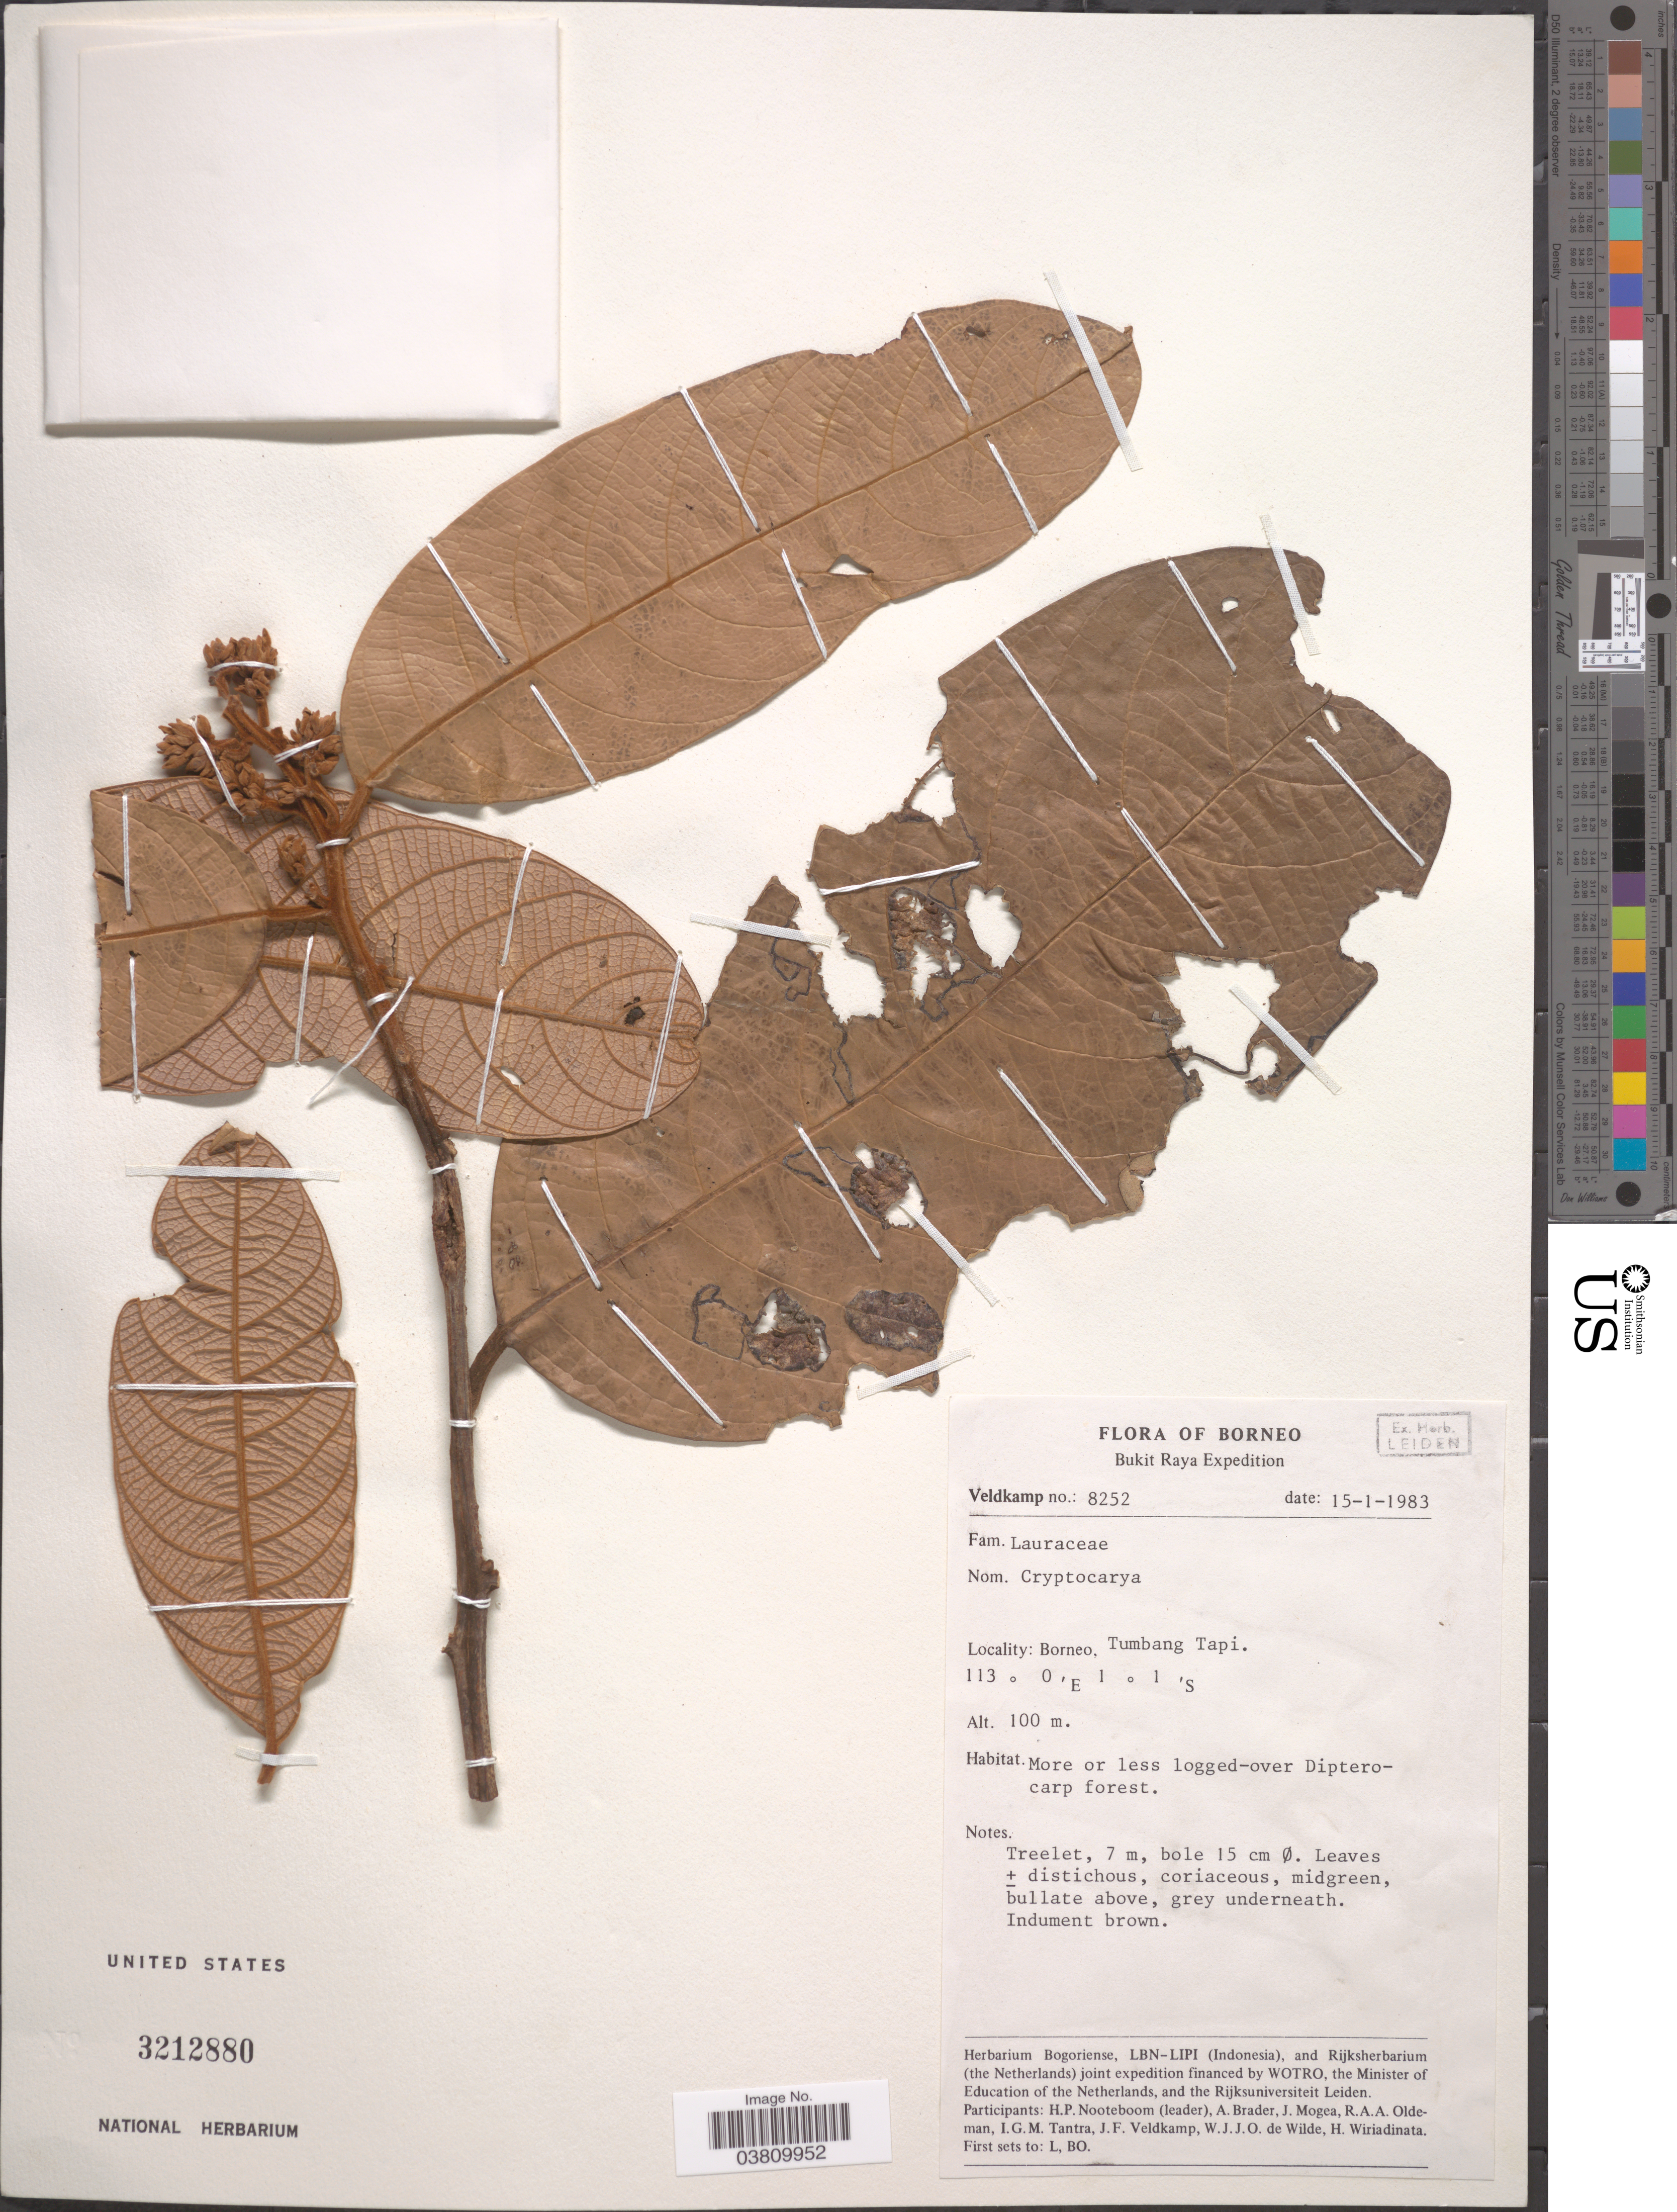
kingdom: Plantae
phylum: Tracheophyta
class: Magnoliopsida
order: Laurales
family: Lauraceae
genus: Cryptocarya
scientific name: Cryptocarya sp.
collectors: J. F. Veldkamp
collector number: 8252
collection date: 1983-01-15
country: Indonesia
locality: Borneo, Bukit Raya, Tumbang Tapi.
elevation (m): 100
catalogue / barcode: US 3212880